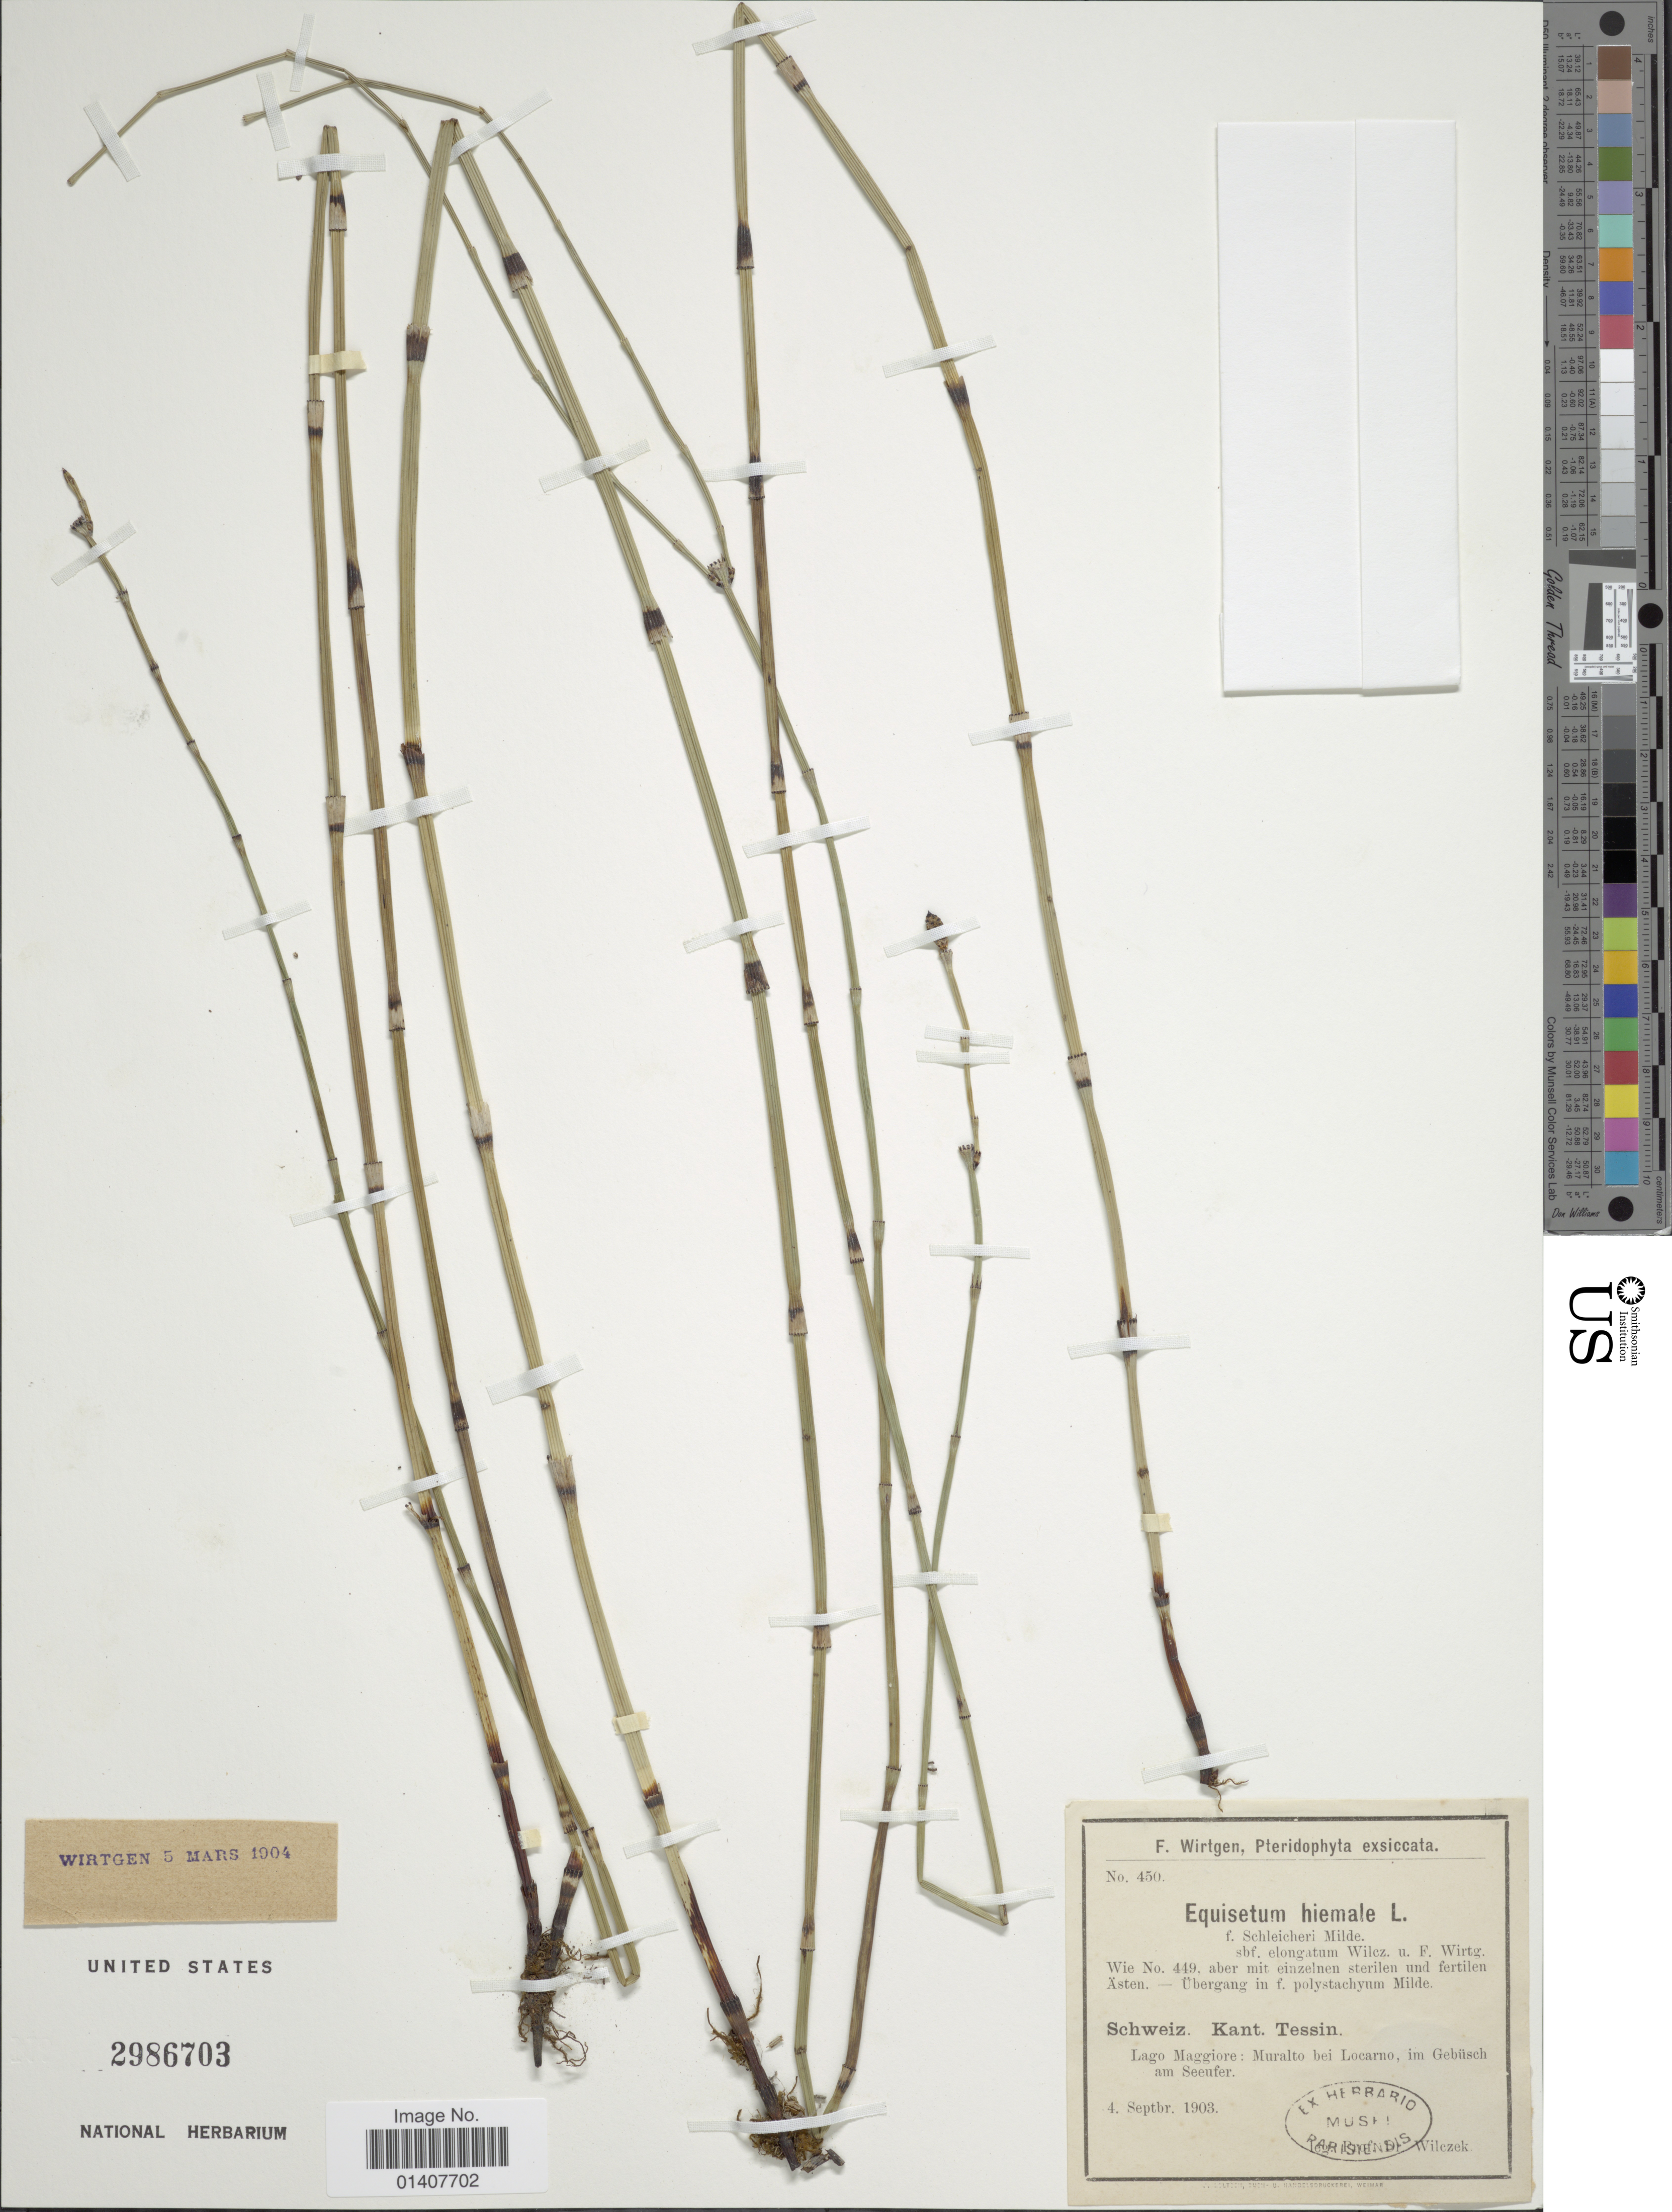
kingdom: Plantae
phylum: Tracheophyta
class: Polypodiopsida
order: Equisetales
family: Equisetaceae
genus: Equisetum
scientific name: Equisetum hyemale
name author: L.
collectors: Wilczek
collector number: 450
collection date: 1903-09-04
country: Switzerland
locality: Schweiz. Kant. Tessin, Lago Maggiore: Muralto bei Locarno, im Gebusch am Seeufer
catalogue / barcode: US 2986703